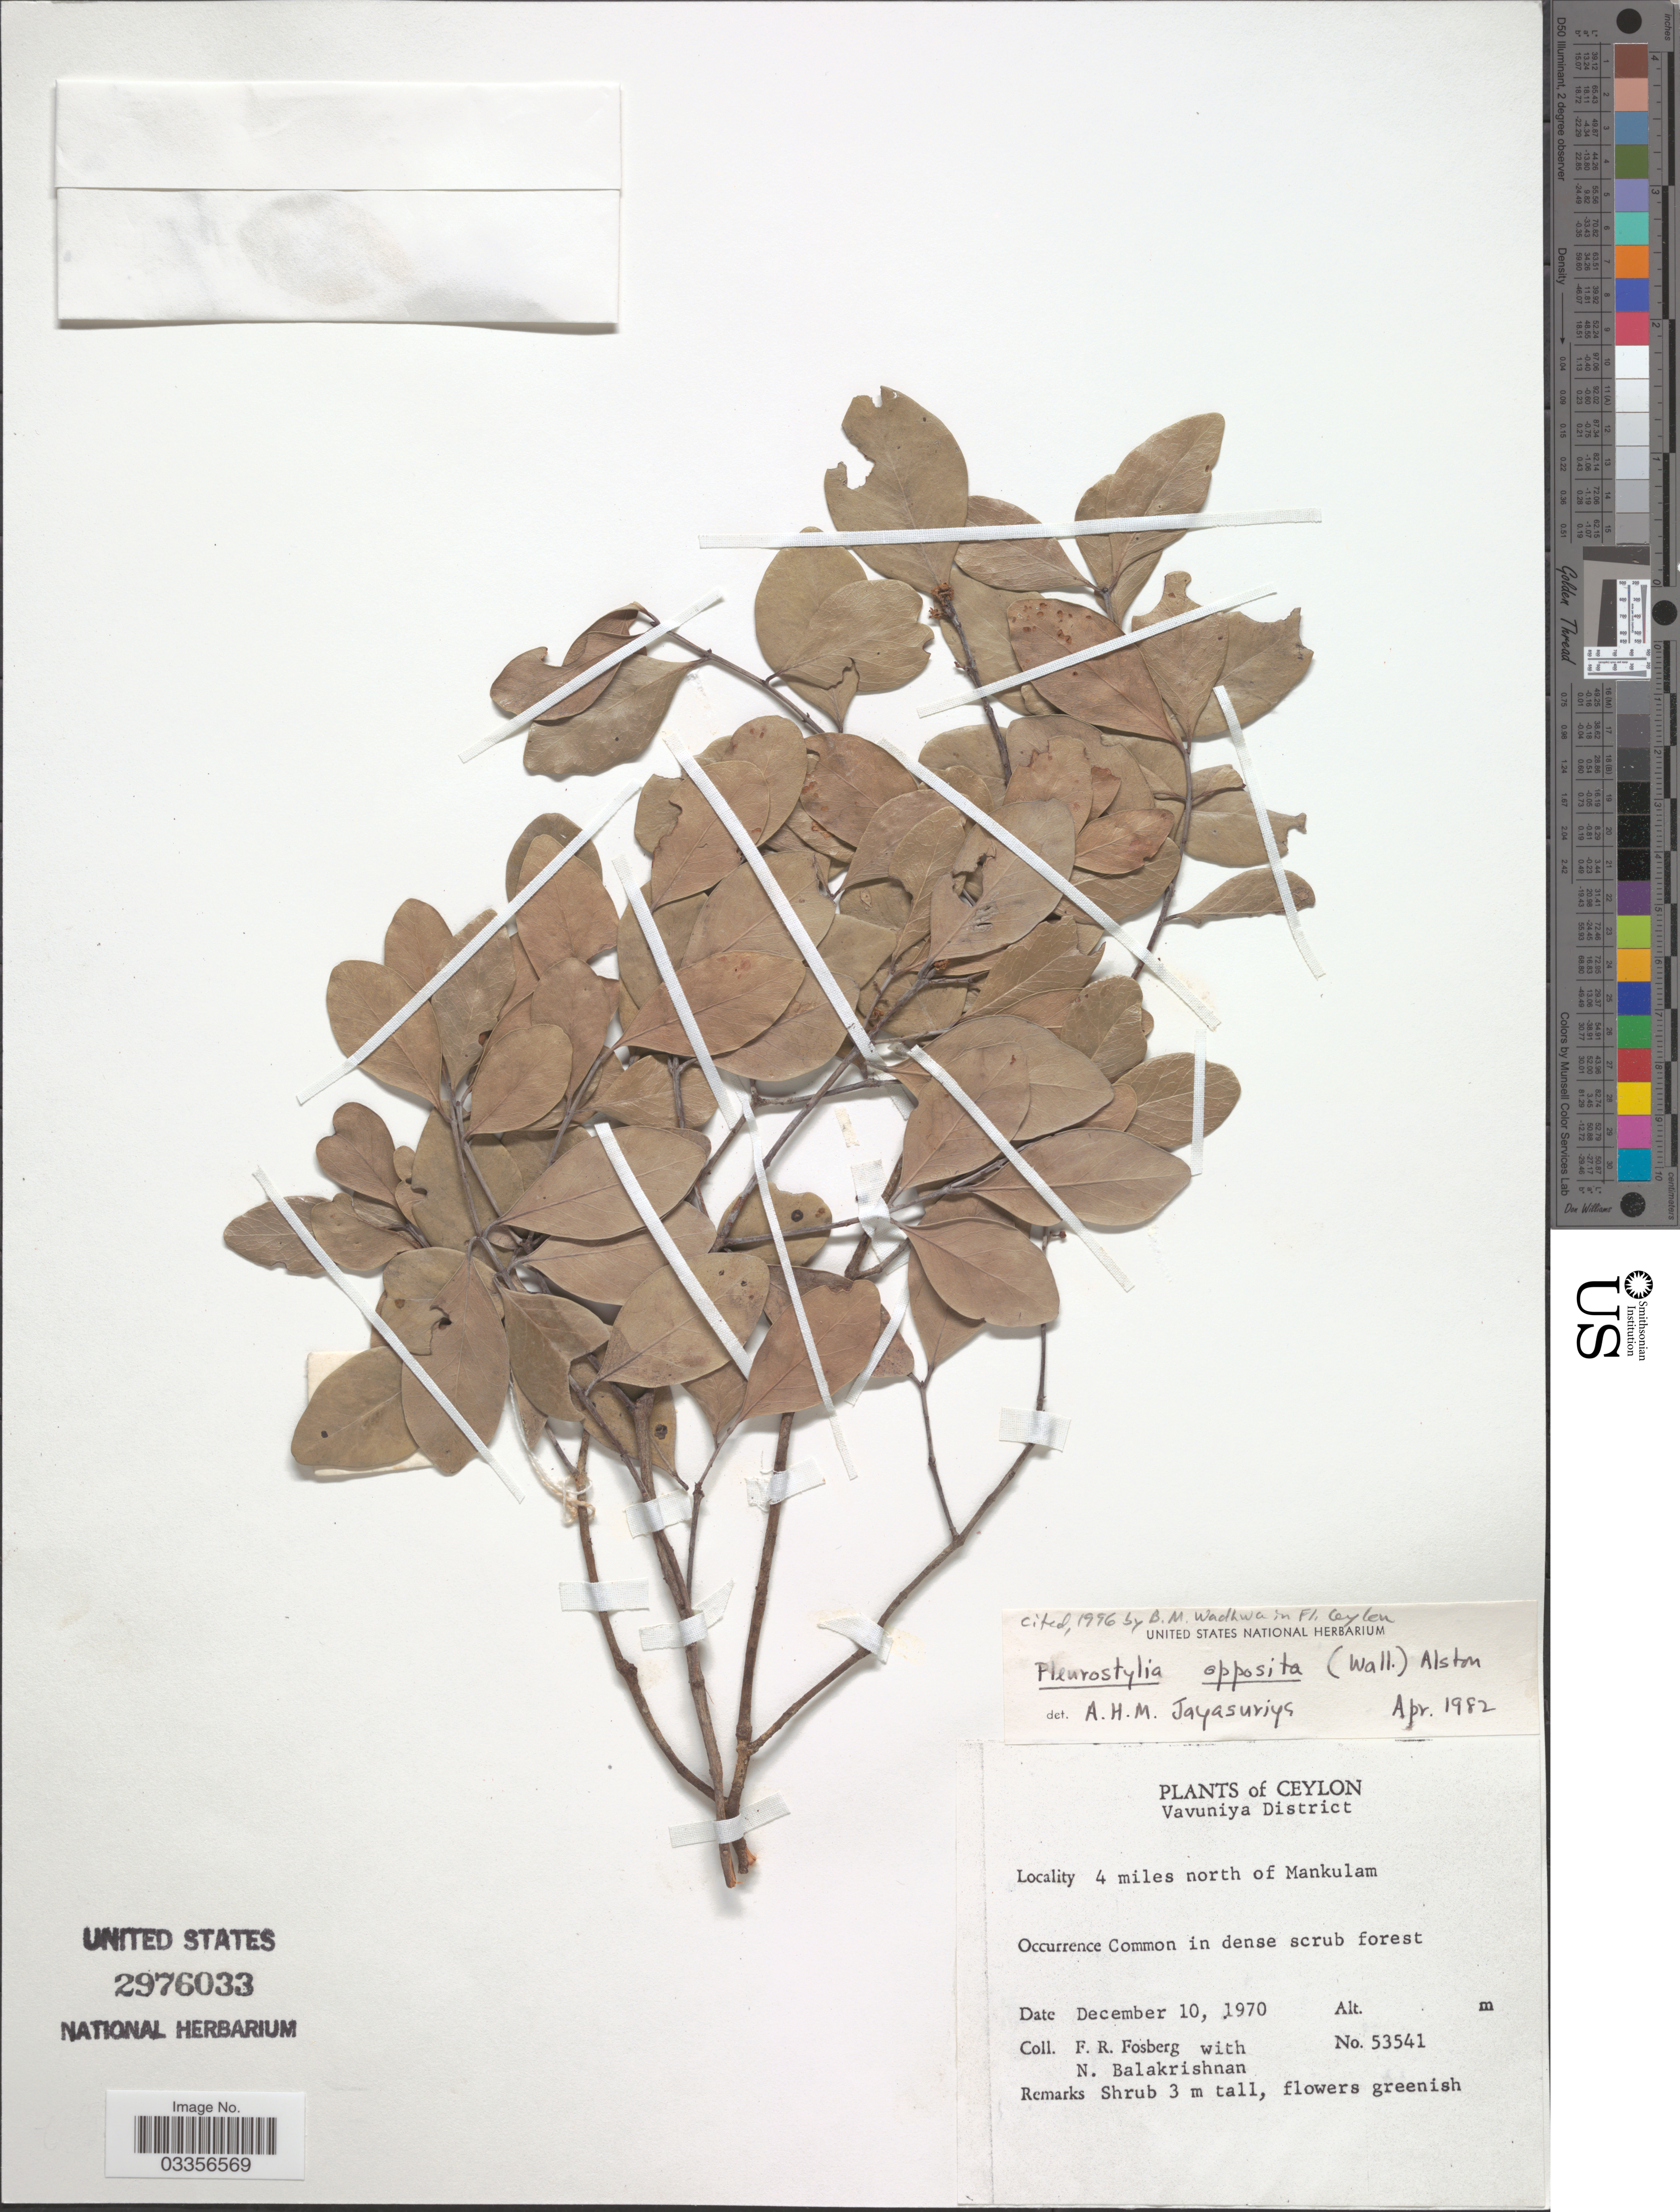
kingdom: Plantae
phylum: Tracheophyta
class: Magnoliopsida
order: Celastrales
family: Celastraceae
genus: Pleurostylia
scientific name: Pleurostylia opposita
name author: (Wall.) Alston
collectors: F. R. Fosberg & N. Balakrishnan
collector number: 53541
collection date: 1970-12-10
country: Sri Lanka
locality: Ceylon, Vavuniya District, 4 miles north of Mankulam.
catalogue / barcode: US 2976033